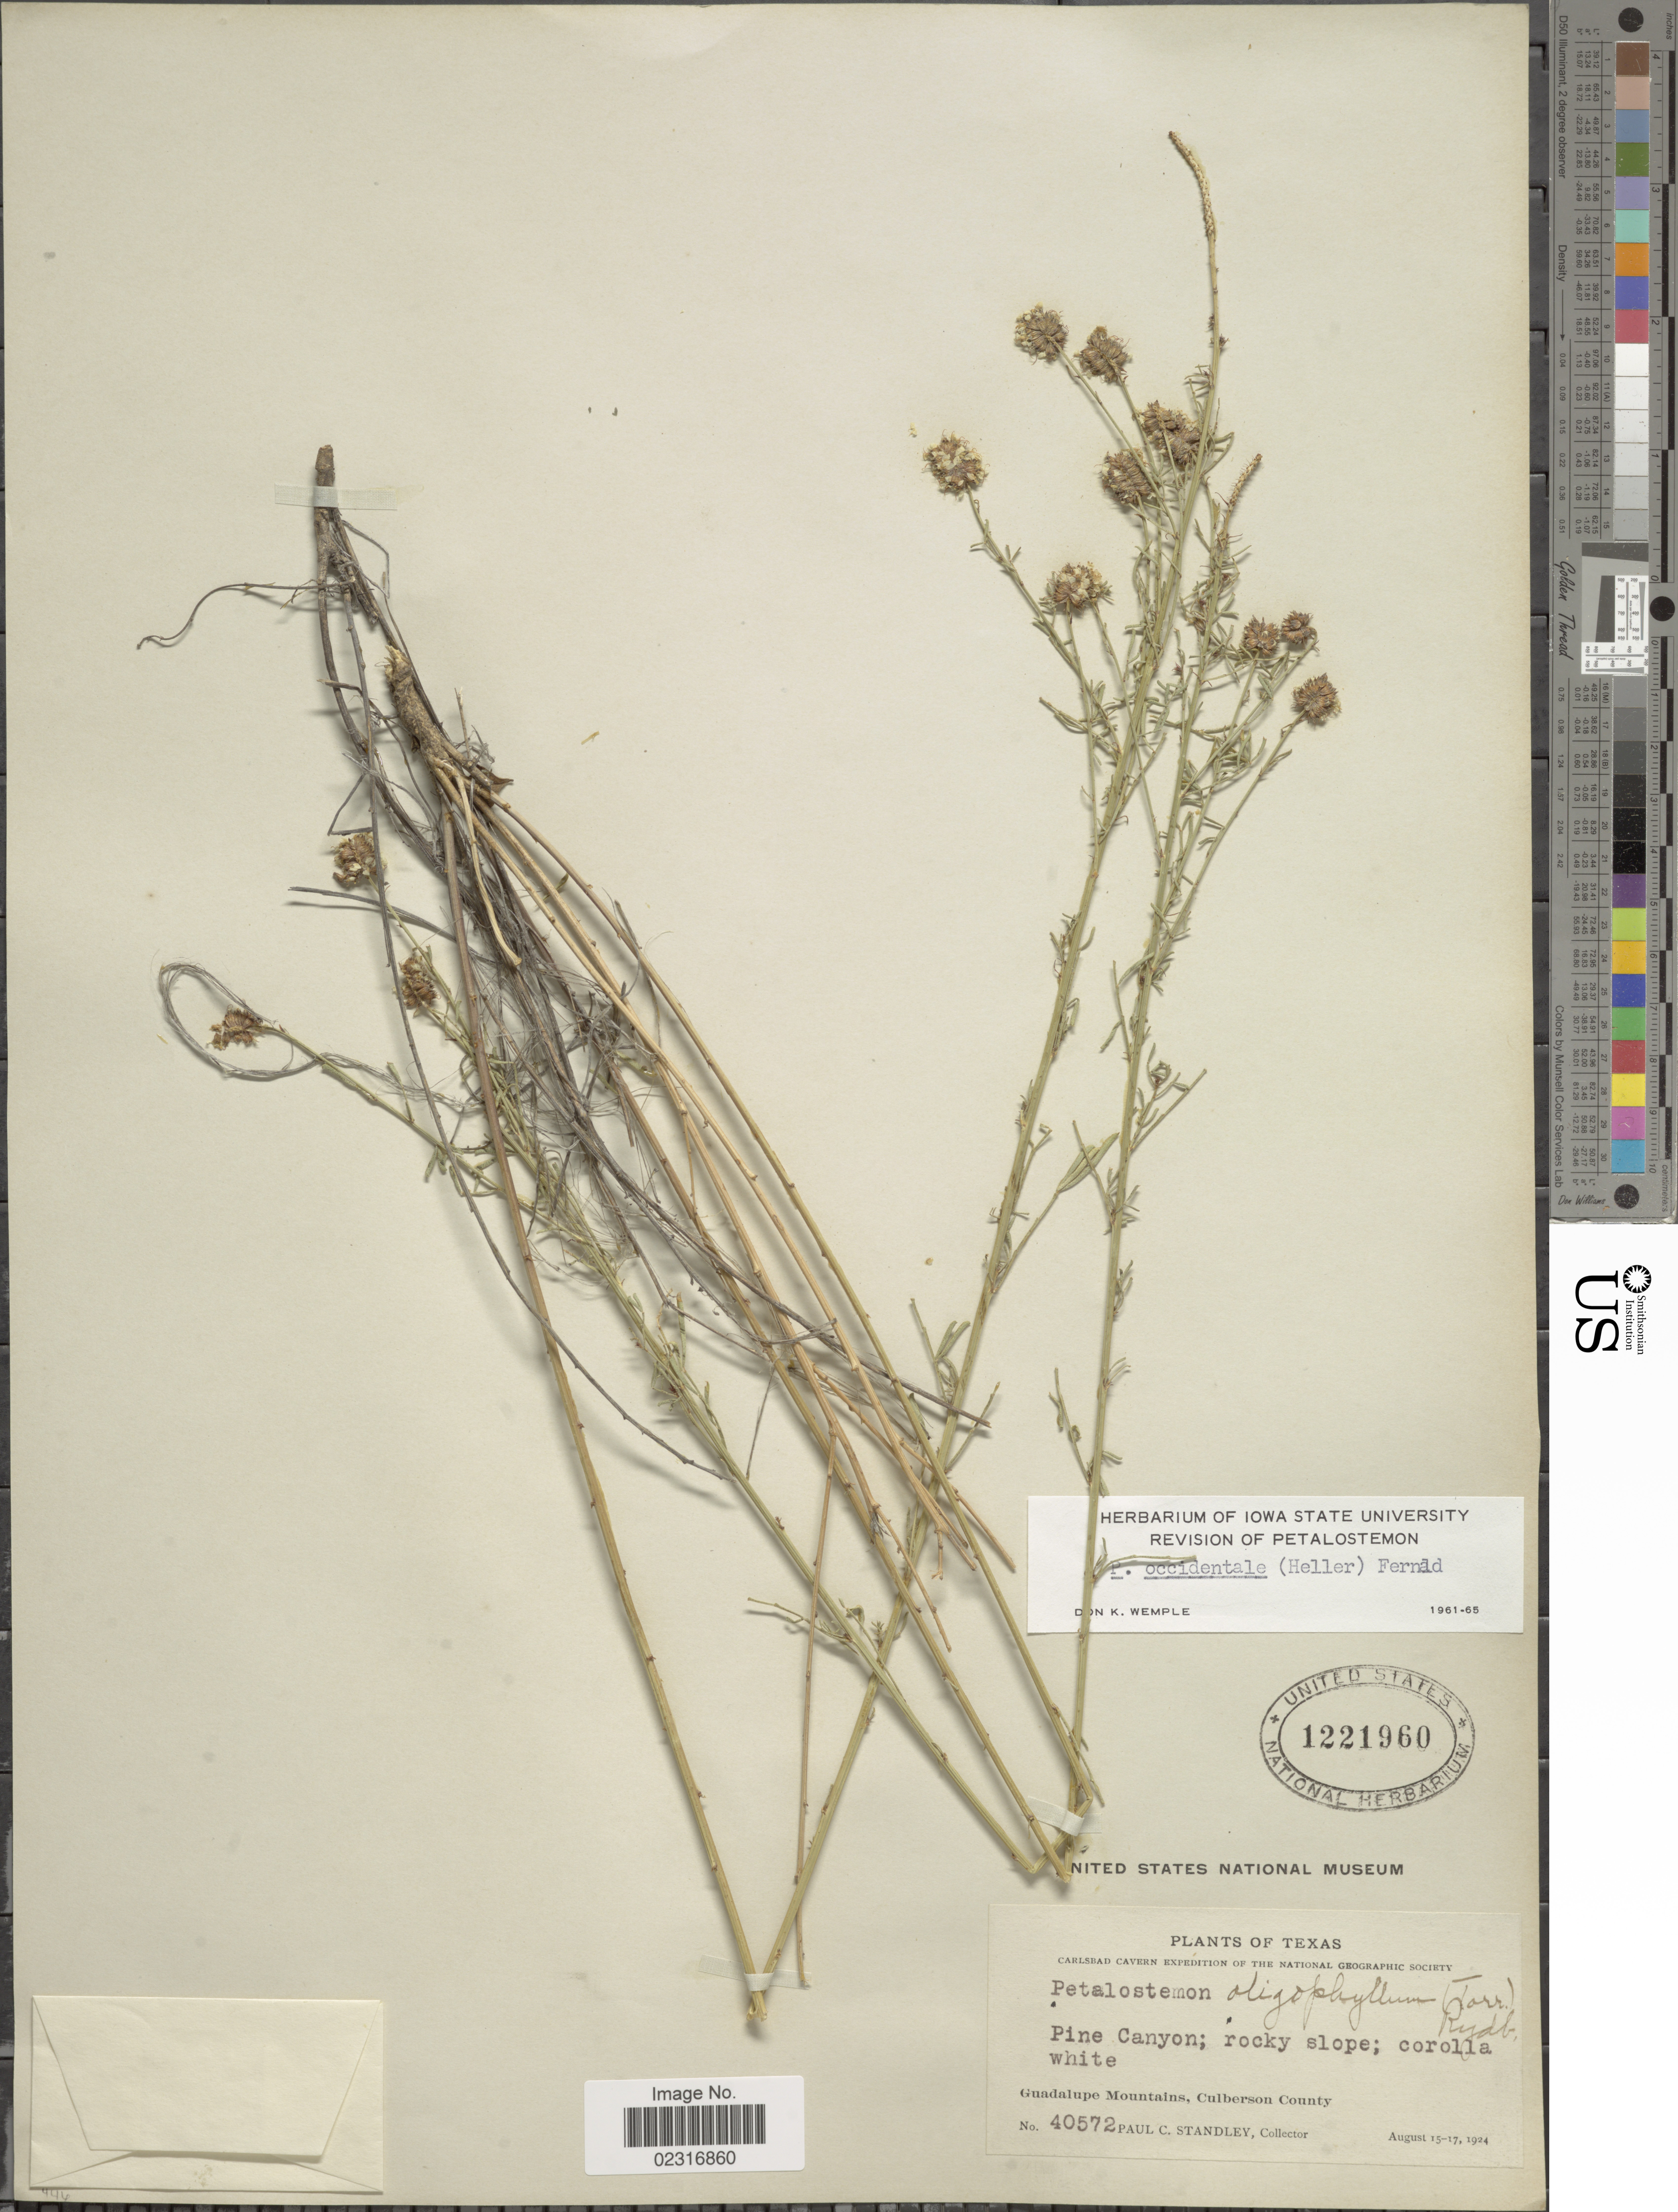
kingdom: Plantae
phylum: Tracheophyta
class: Magnoliopsida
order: Fabales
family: Fabaceae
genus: Dalea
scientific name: Dalea candida var. oligophylla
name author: (Torr) Shinners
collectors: P. C. Standley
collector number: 40572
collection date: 1924-08-15/1924-08-17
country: United States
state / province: Texas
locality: Pine Canyon. Guadalupe Mountains, Culberson County.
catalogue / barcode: US 1221960